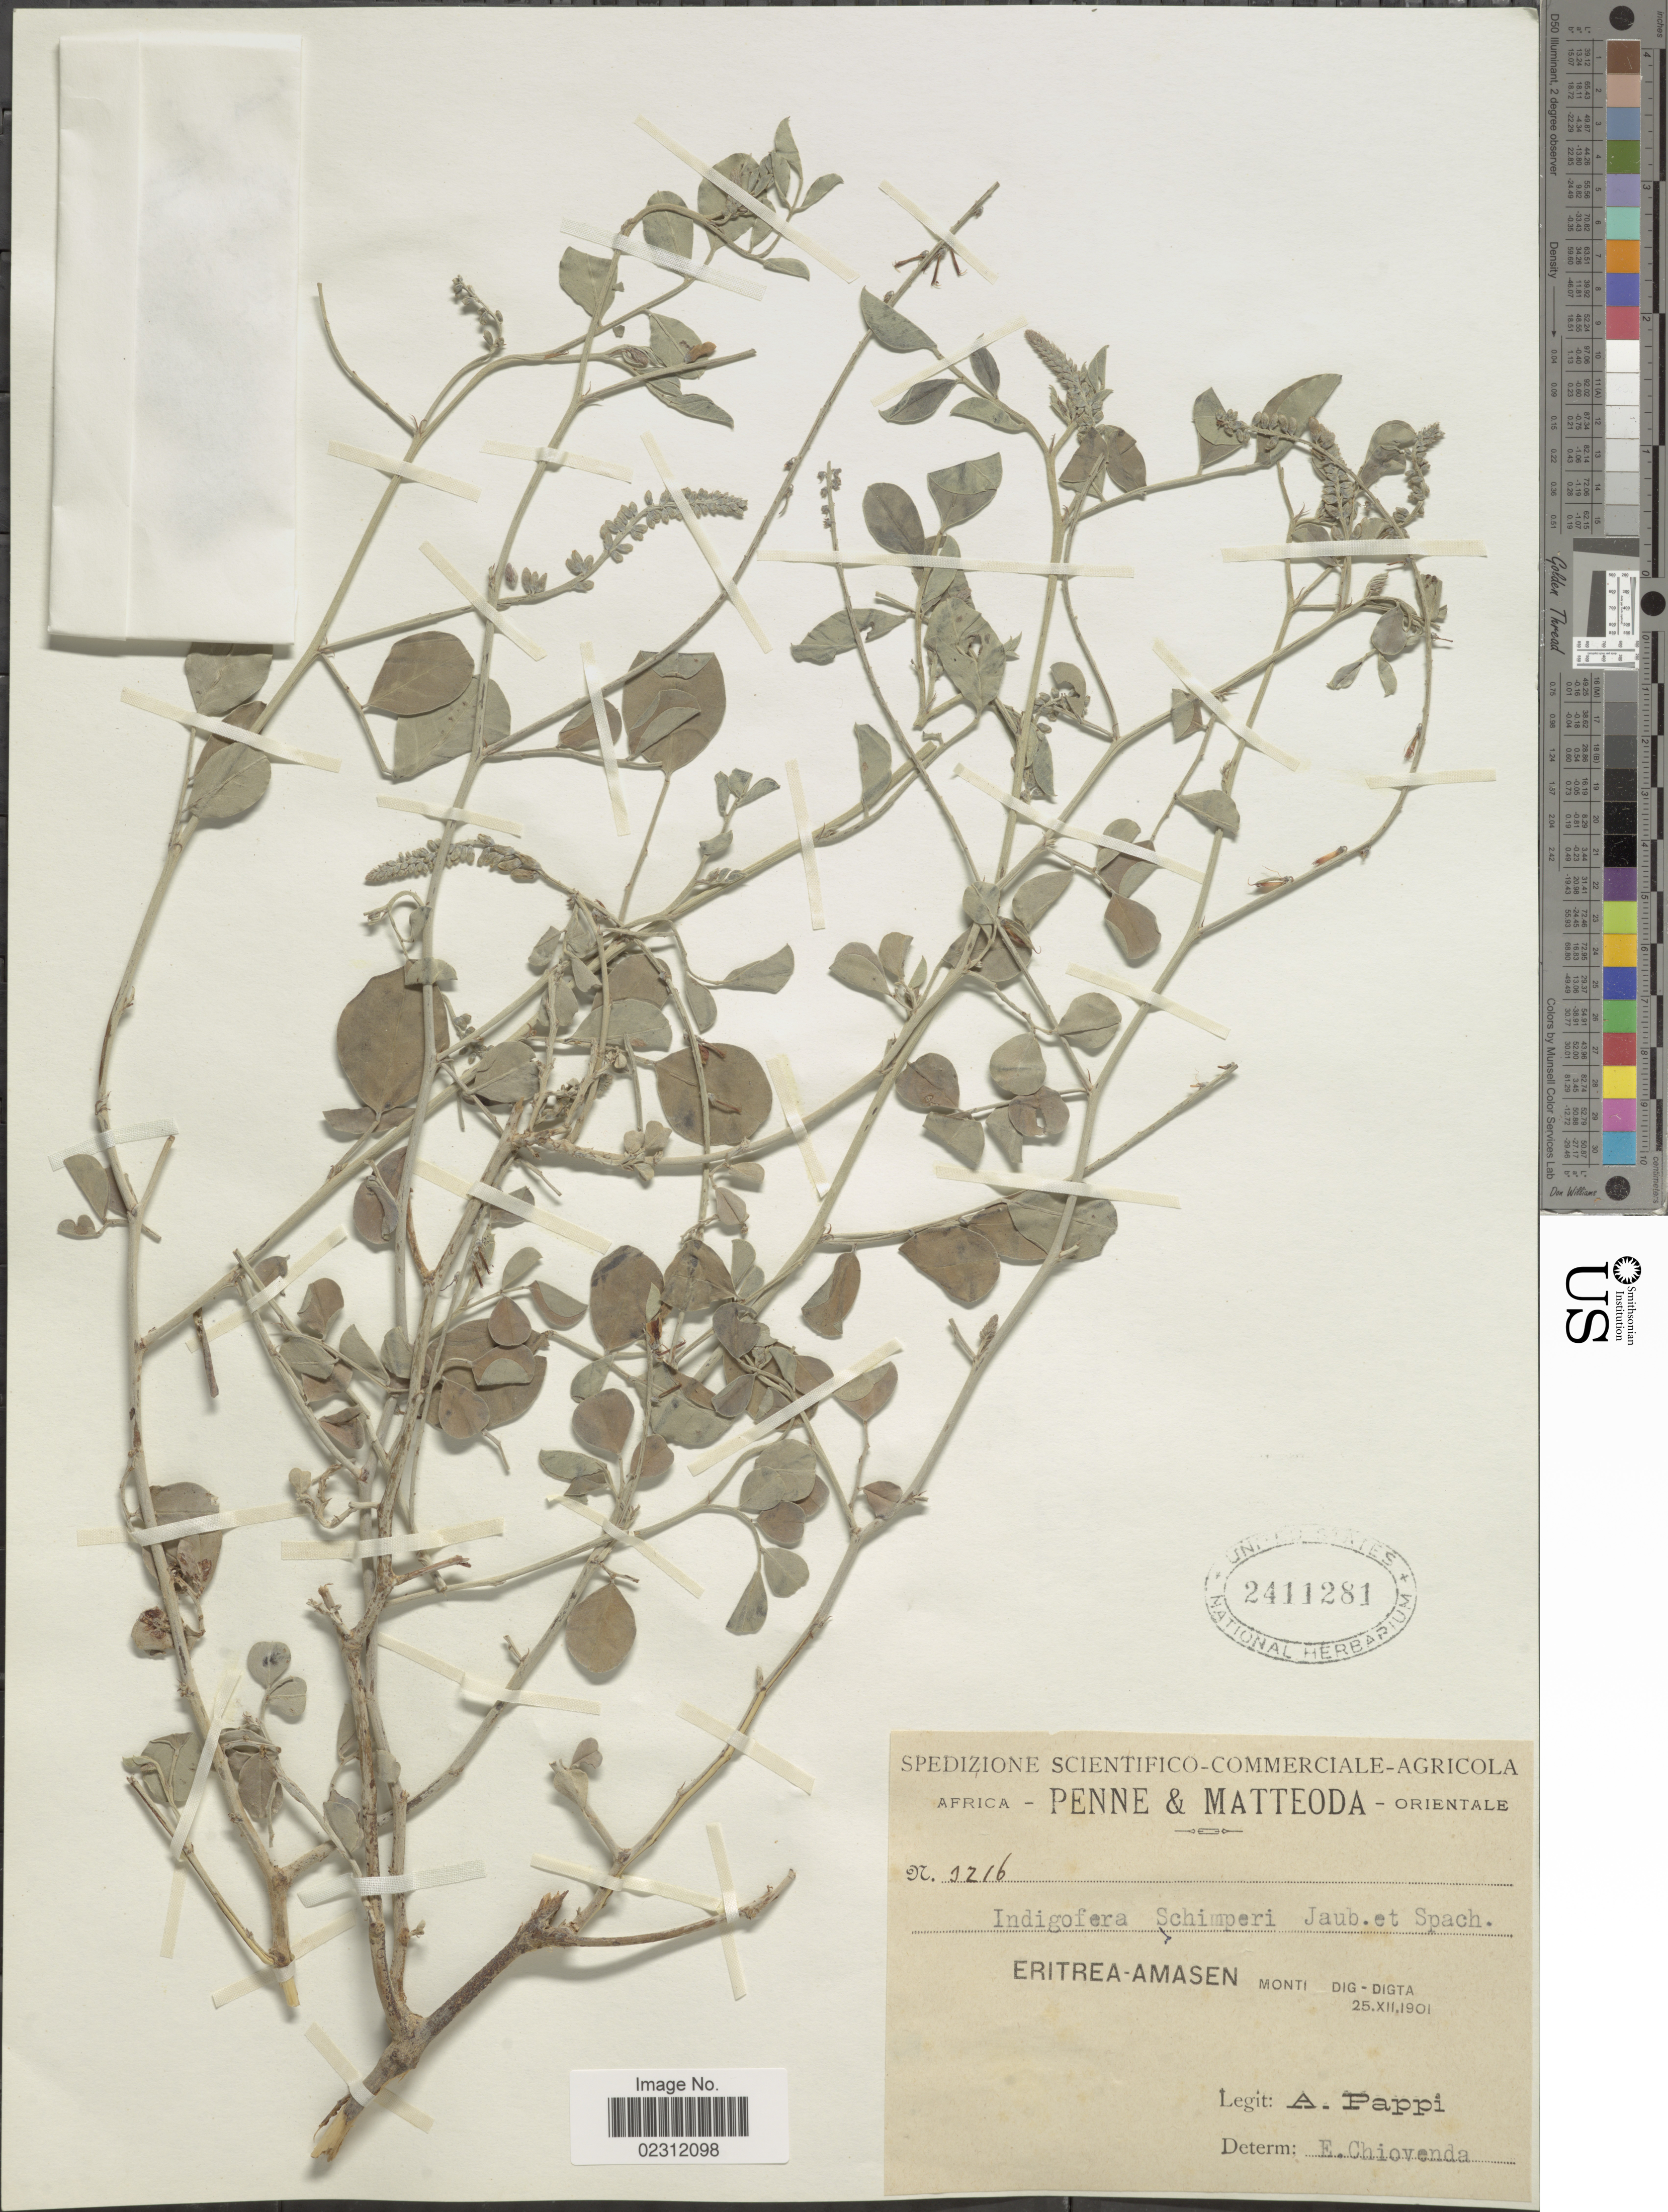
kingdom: Plantae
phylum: Tracheophyta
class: Magnoliopsida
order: Fabales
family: Fabaceae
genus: Indigofera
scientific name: Indigofera schimperi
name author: Jaub. & Spach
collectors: A. Pappi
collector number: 3216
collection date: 1901-12-25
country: Eritrea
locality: Eritrea-Amasen, Monti Dig-Digta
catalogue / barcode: US 2411281